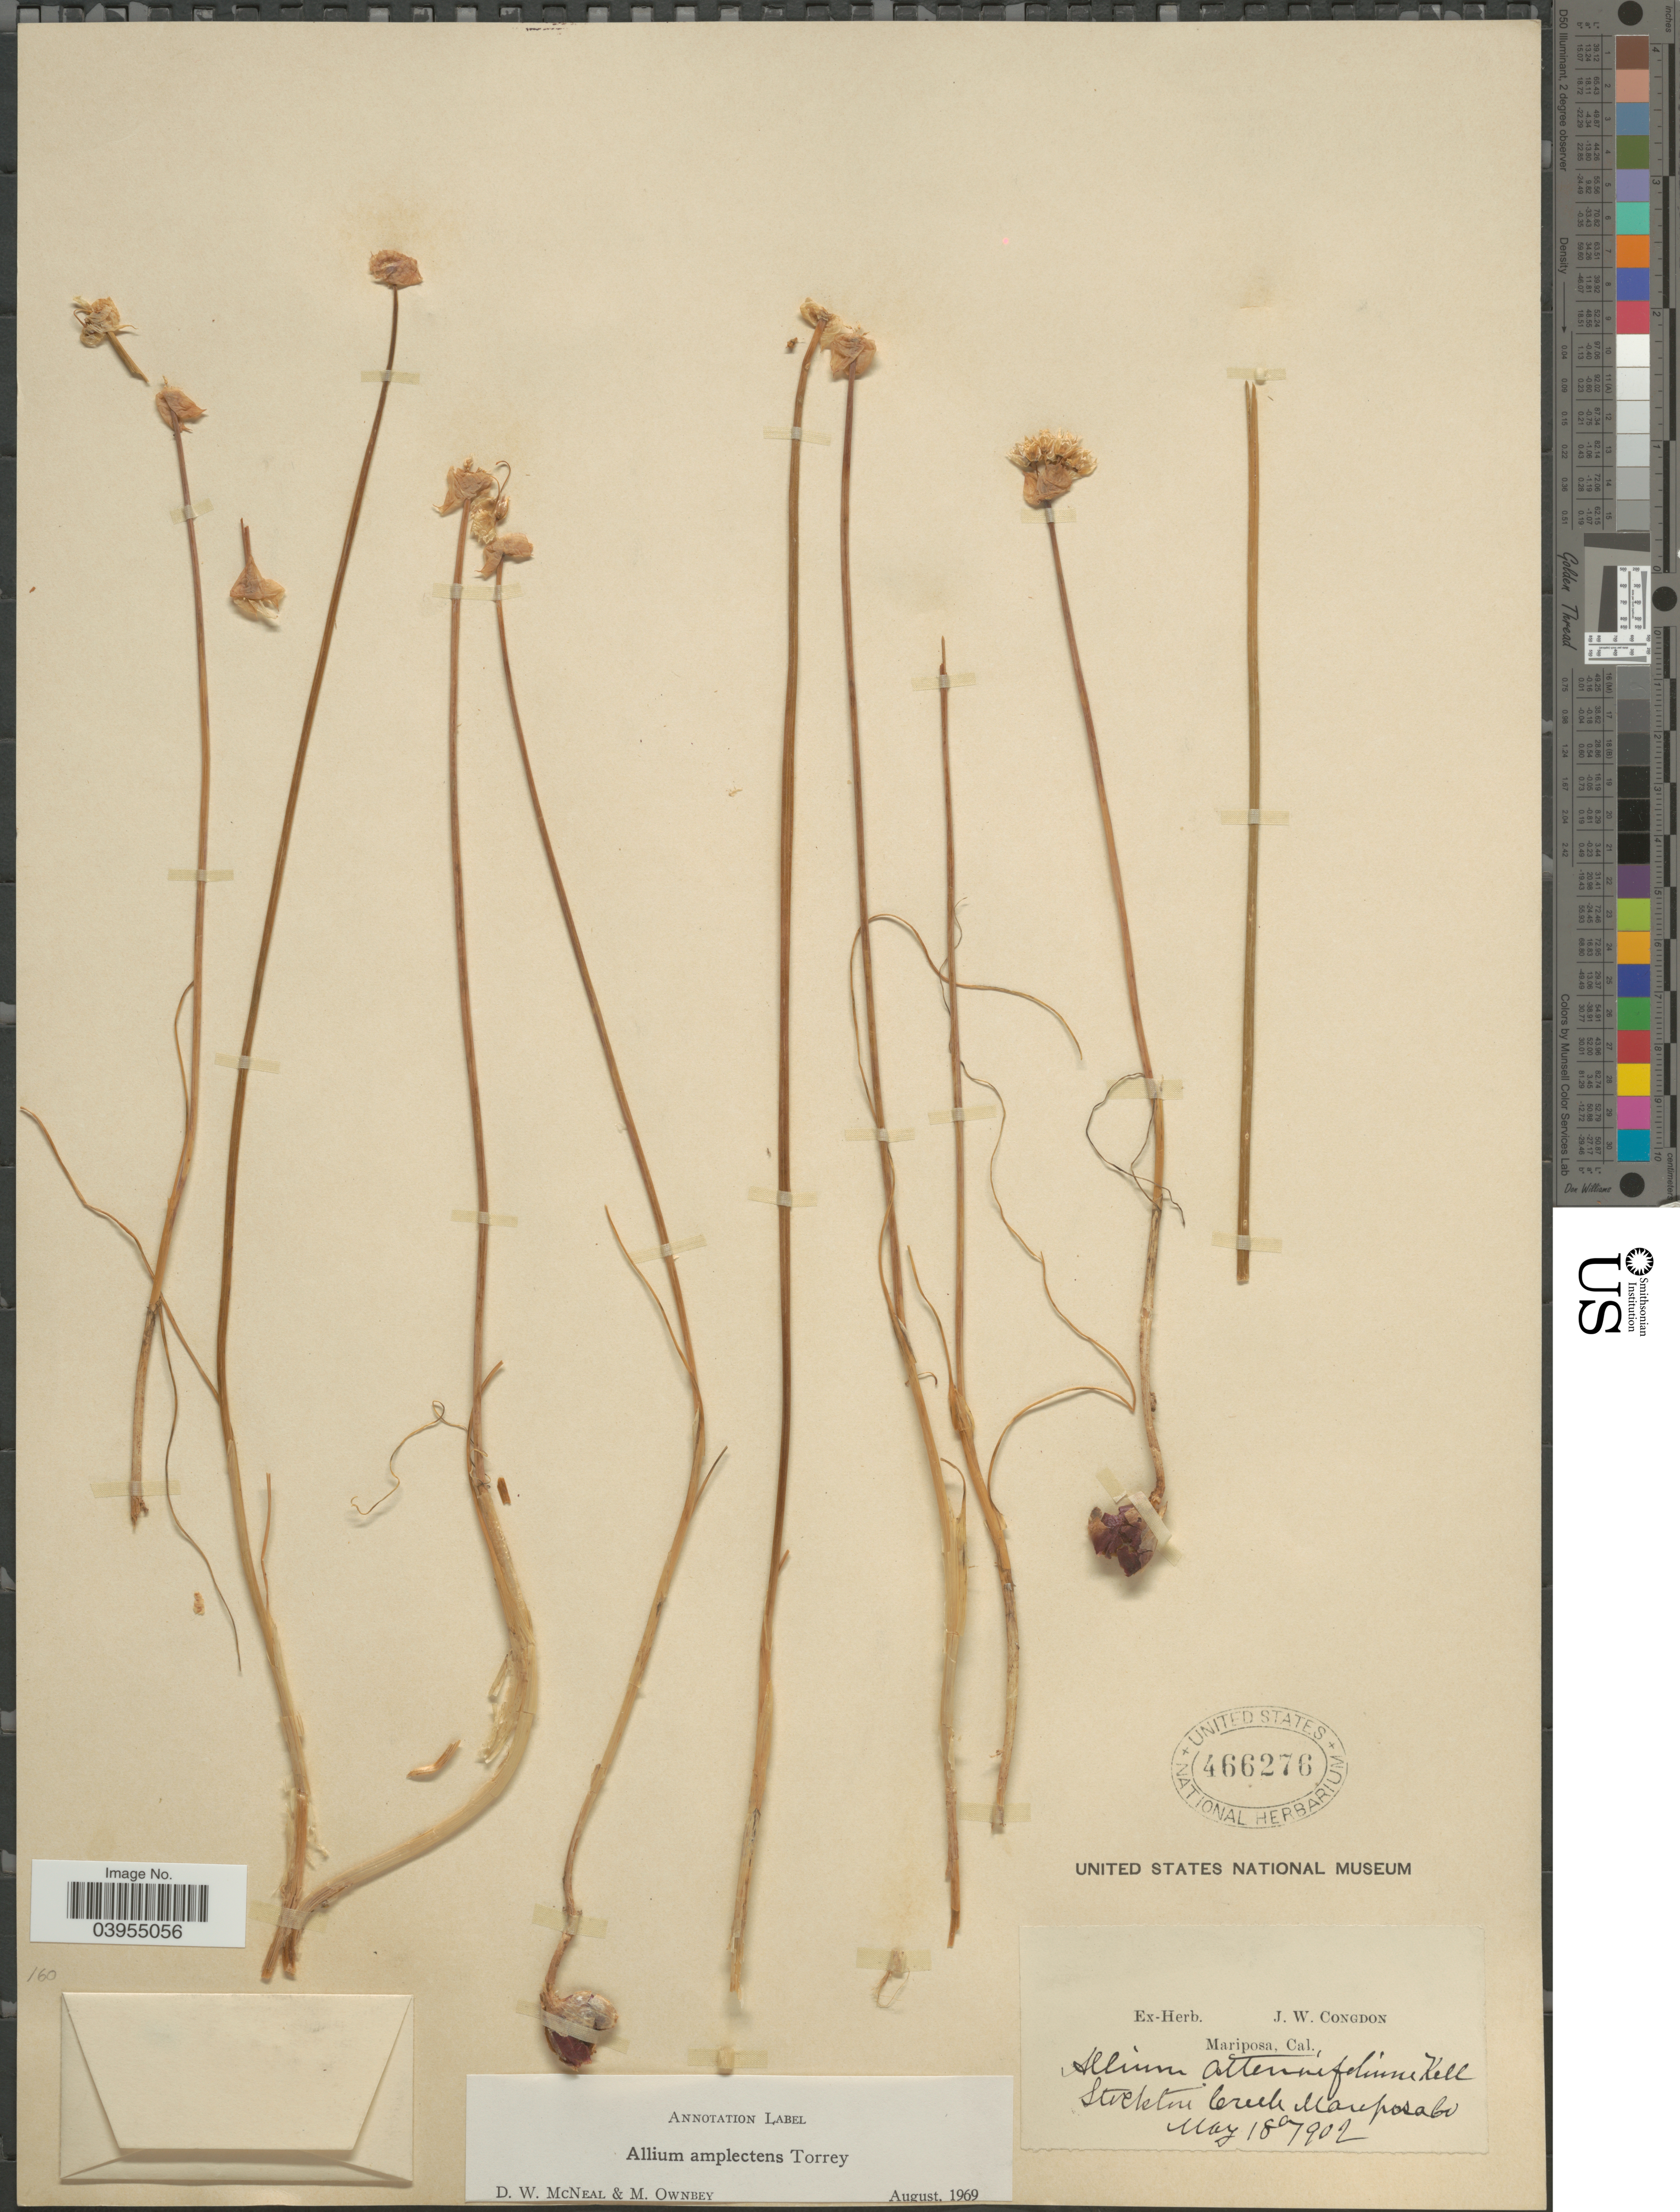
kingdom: Plantae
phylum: Tracheophyta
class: Liliopsida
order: Asparagales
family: Amaryllidaceae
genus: Allium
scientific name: Allium amplectens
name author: Torr.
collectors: ex herb. J. W. Congdon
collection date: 1902-05-18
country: United States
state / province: California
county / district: Mariposa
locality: Mariposa. Stockton Creek, Mariposa Co.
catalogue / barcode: US 466276